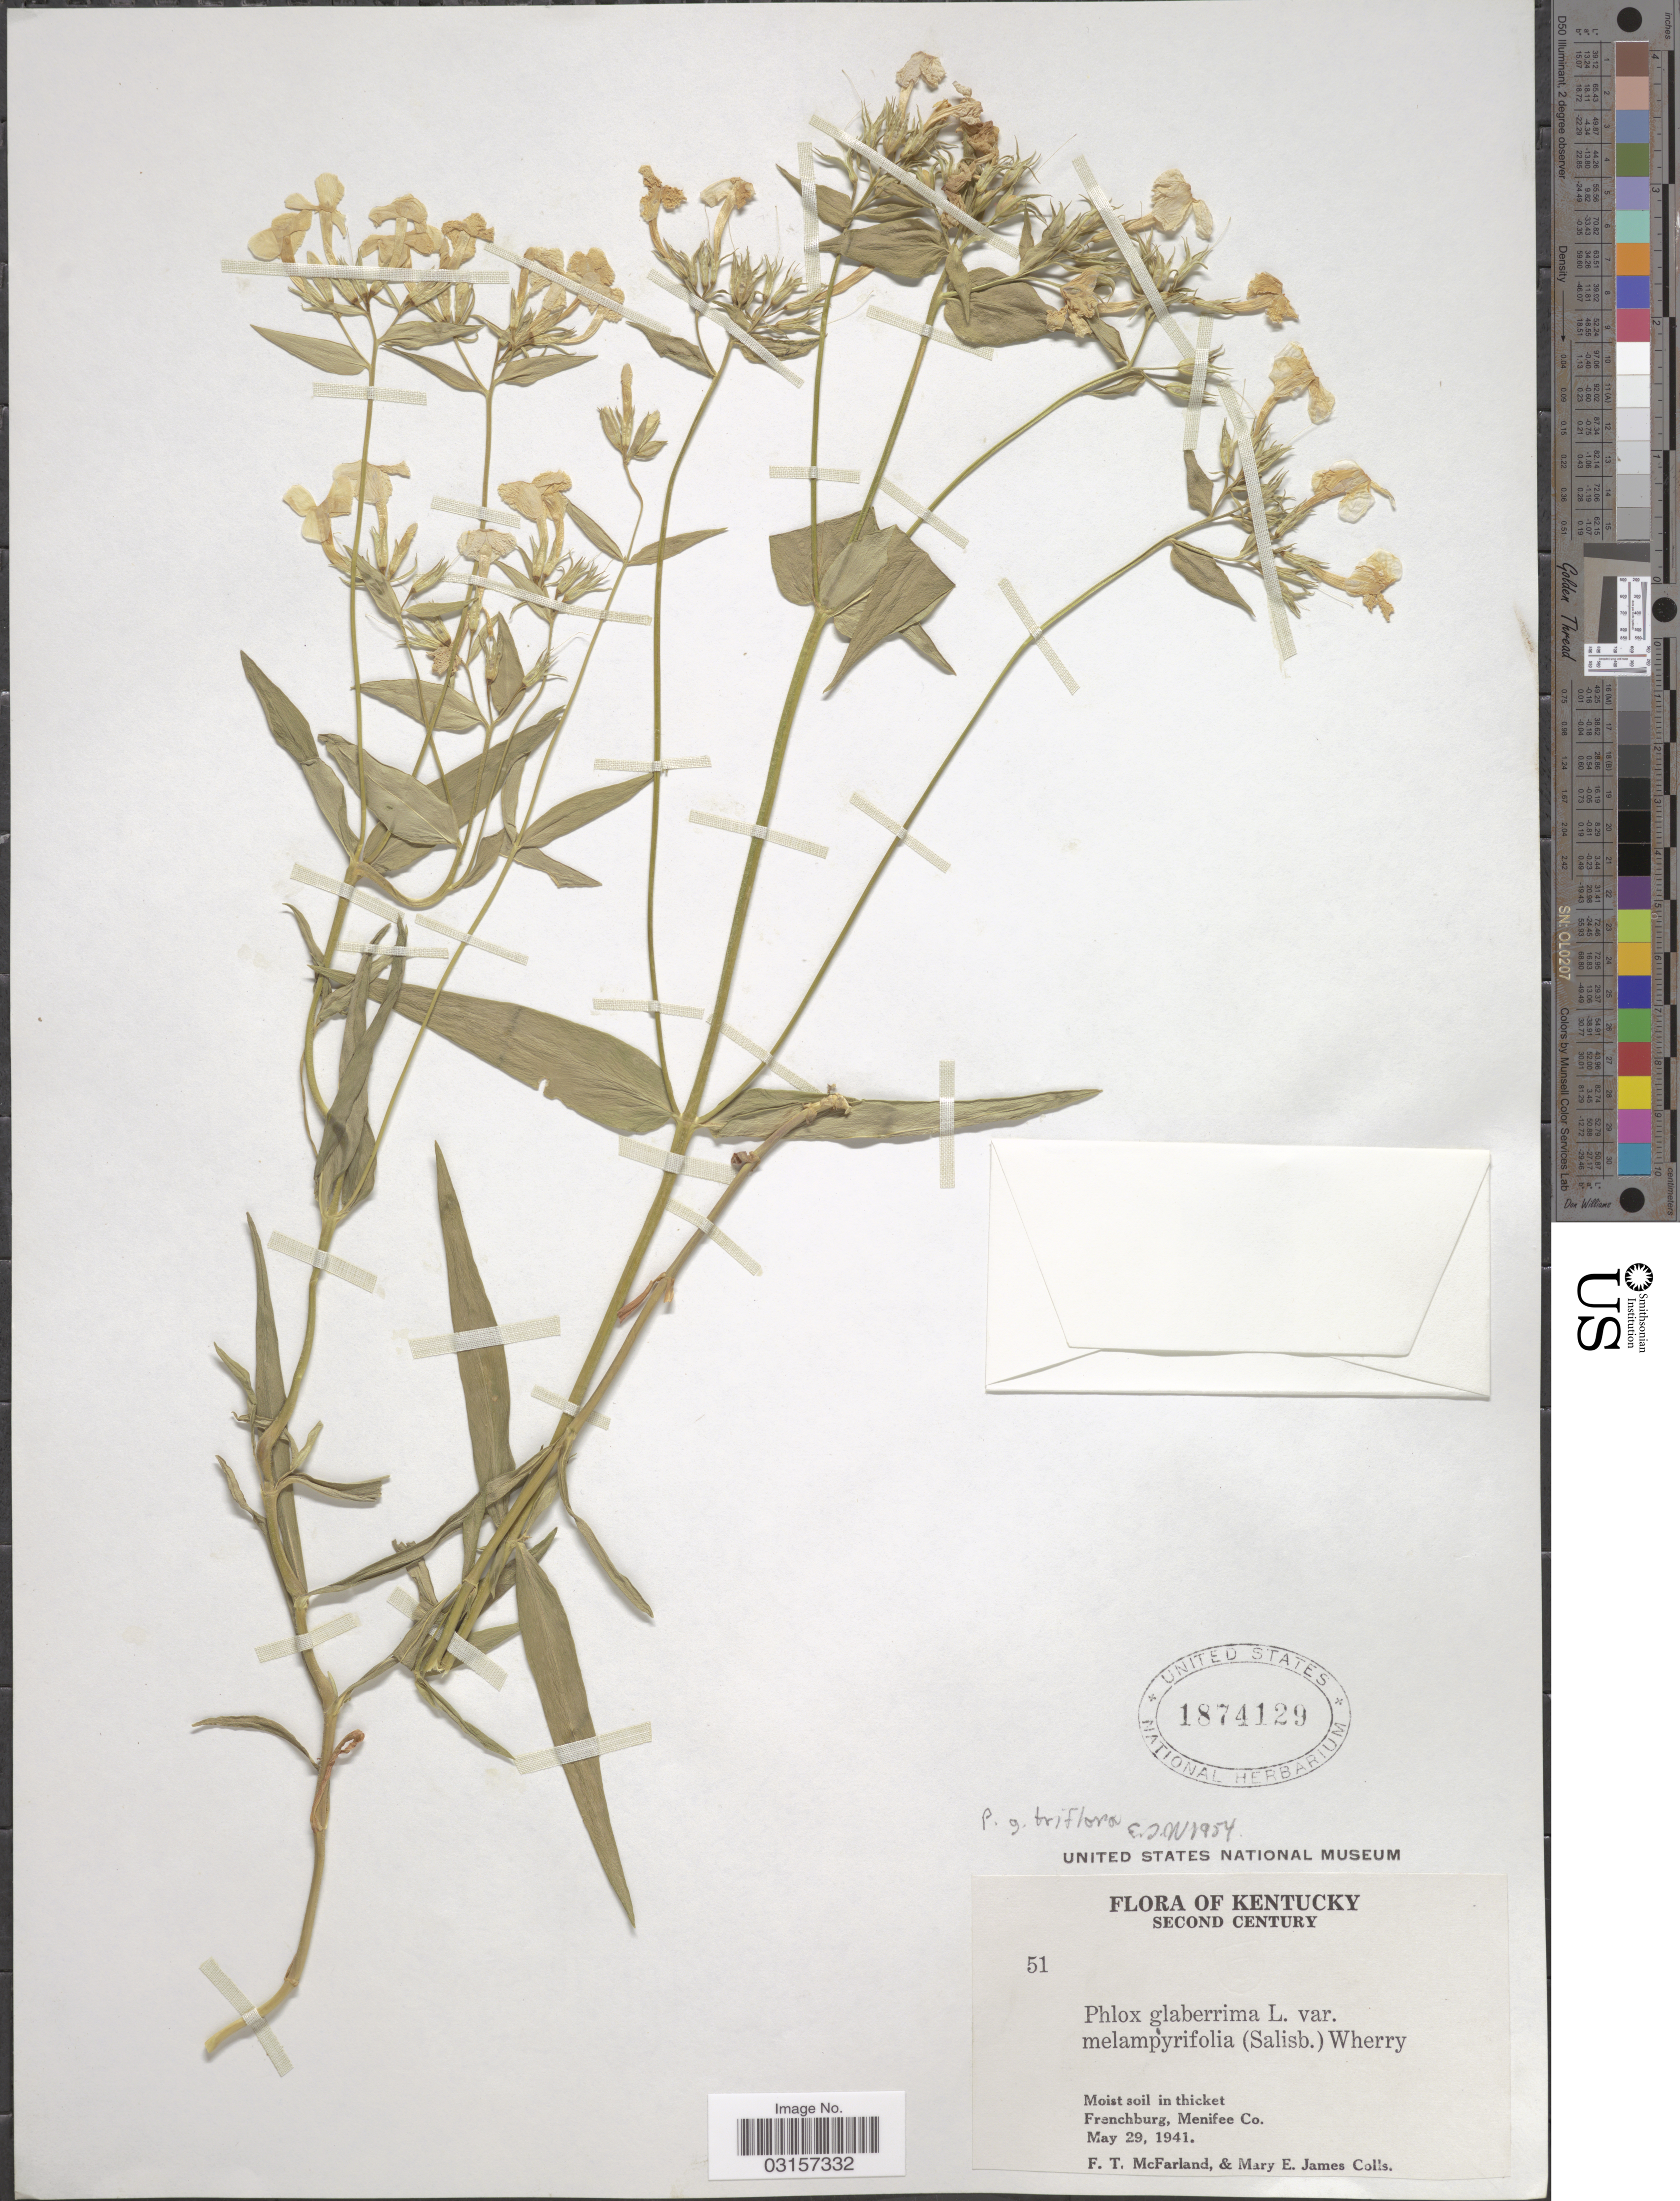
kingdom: Plantae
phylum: Tracheophyta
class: Magnoliopsida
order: Ericales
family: Polemoniaceae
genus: Phlox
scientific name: Phlox glaberrima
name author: L.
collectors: F. McFarland & M. James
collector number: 51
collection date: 1941-05-29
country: United States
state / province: Kentucky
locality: Second Century, Moist soil in thicket, Frenchburg, Menifee Co.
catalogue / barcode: US 1874129